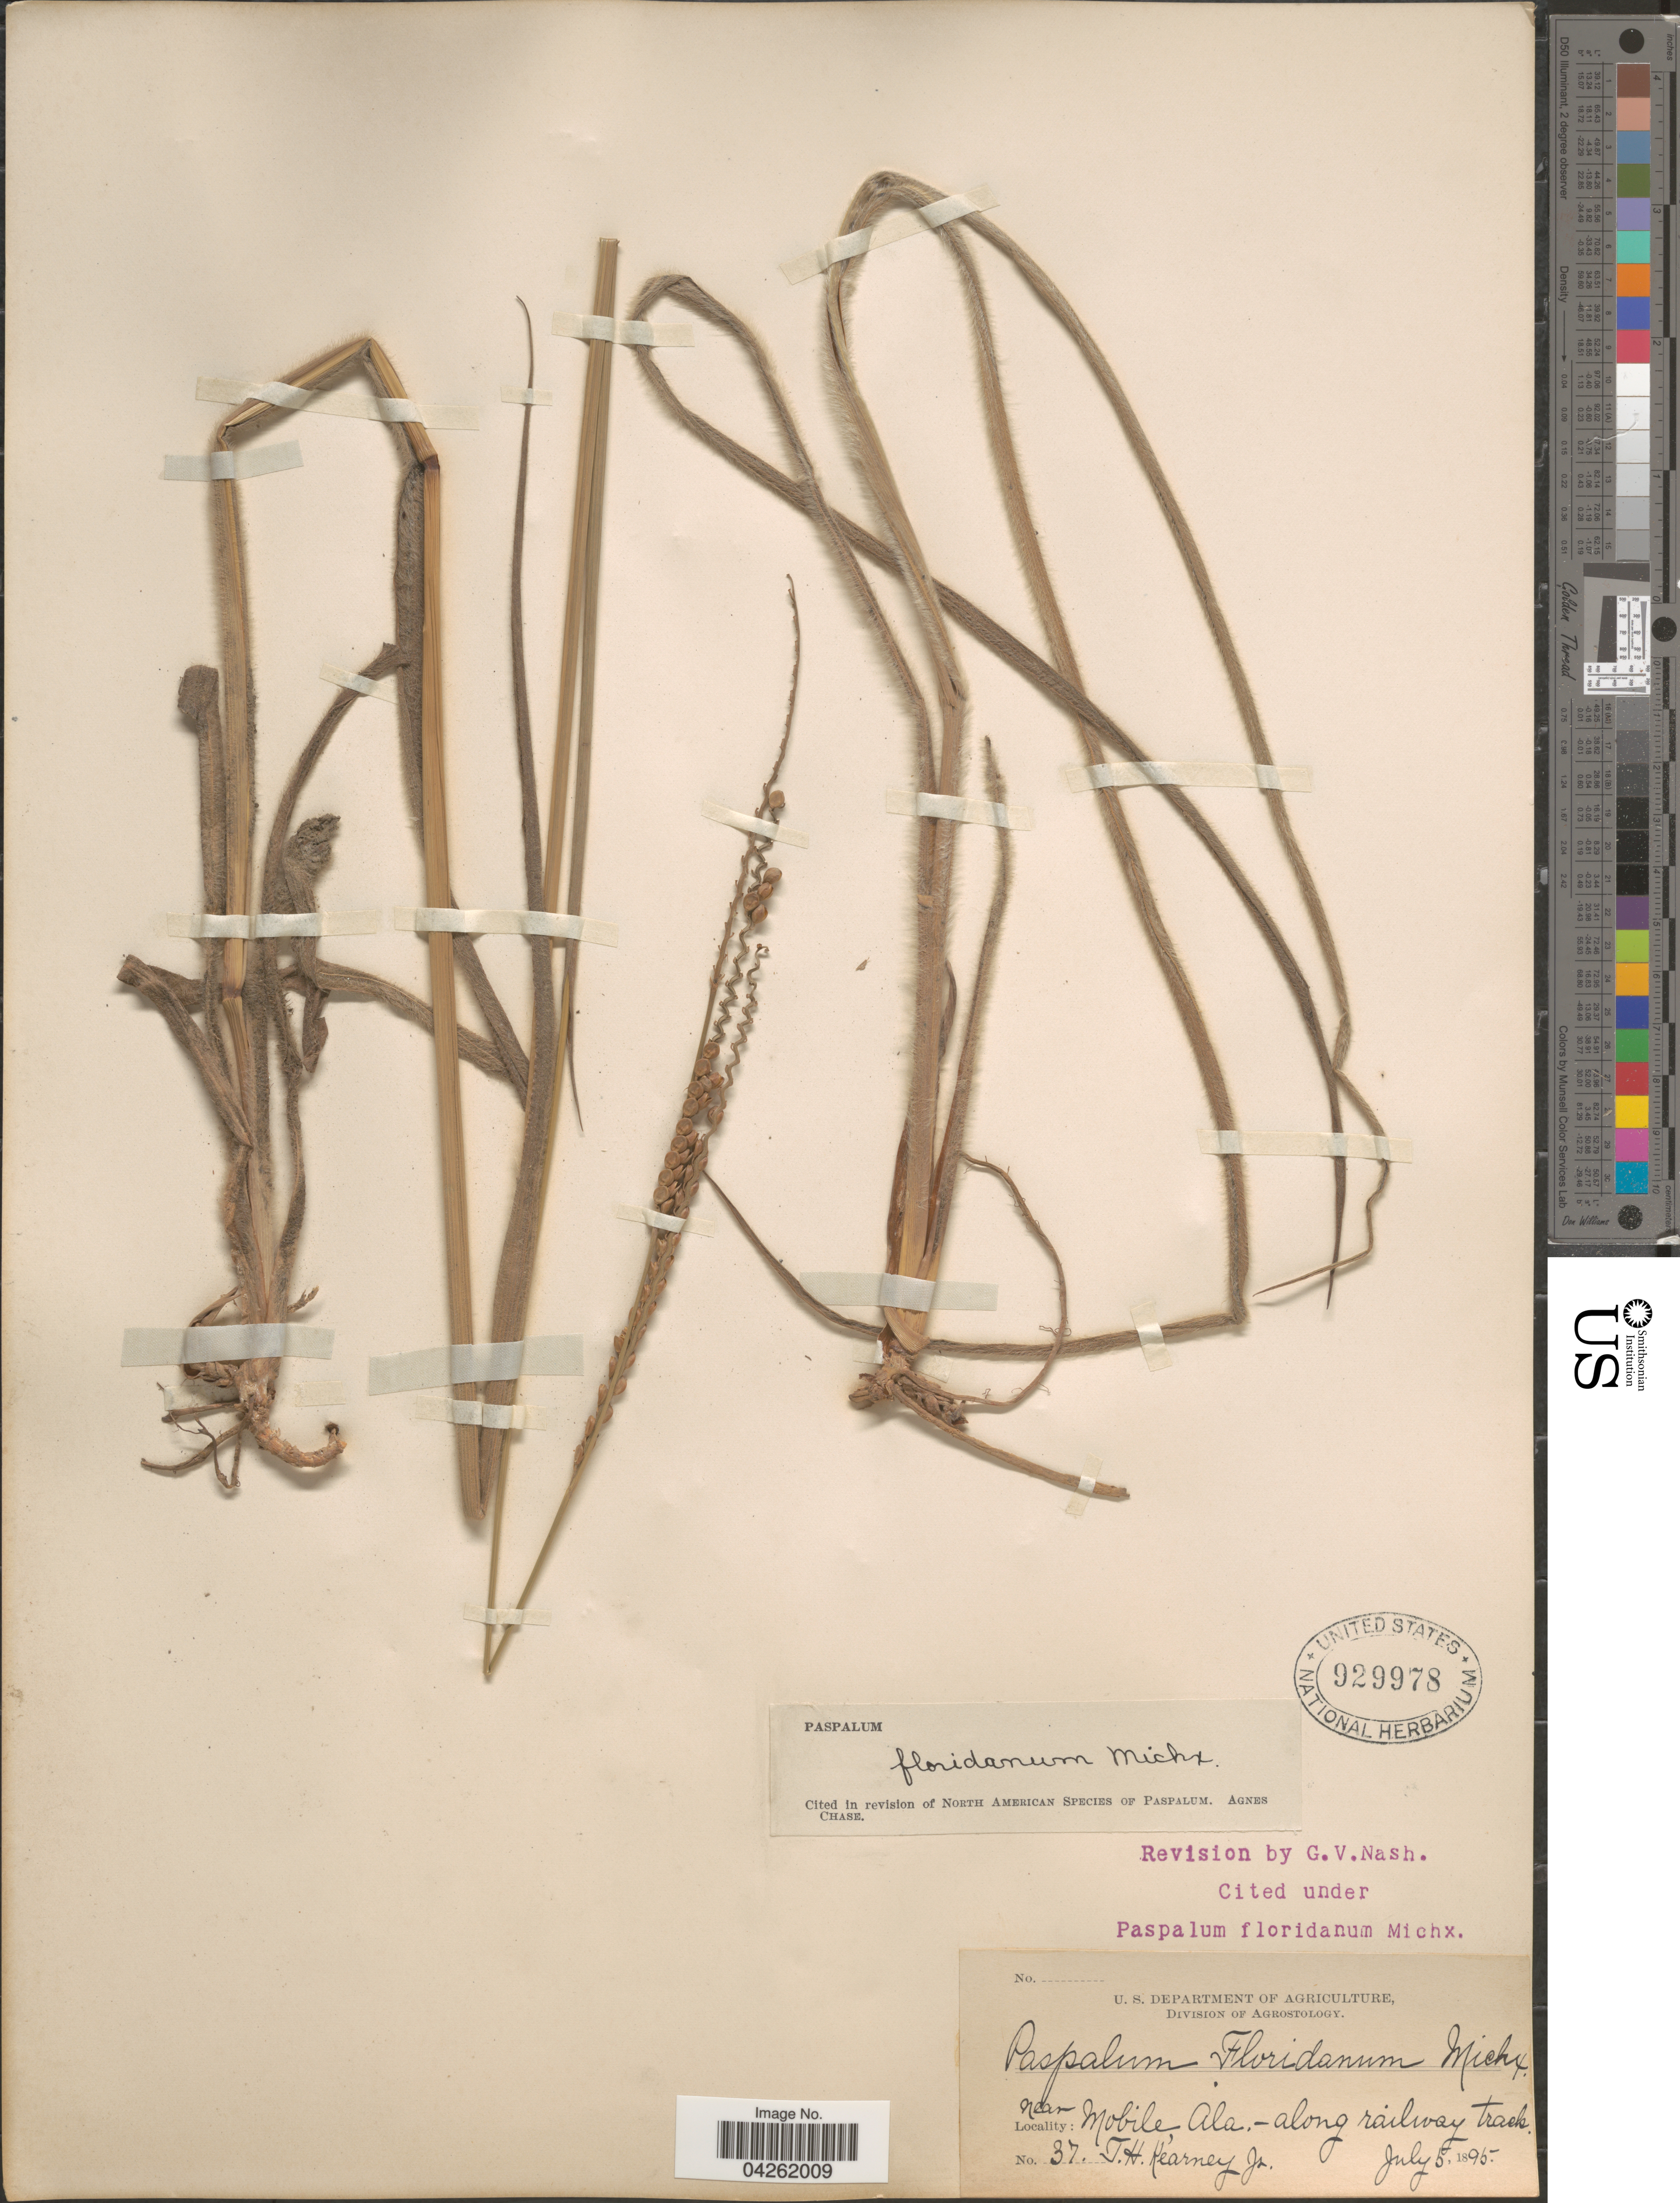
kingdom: Plantae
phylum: Tracheophyta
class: Liliopsida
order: Poales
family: Poaceae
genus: Paspalum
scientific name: Paspalum floridanum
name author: Michx.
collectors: T. H. Kearney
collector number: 37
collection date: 1895-07-05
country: United States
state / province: Alabama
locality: Near Mobile.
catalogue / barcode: US 929978